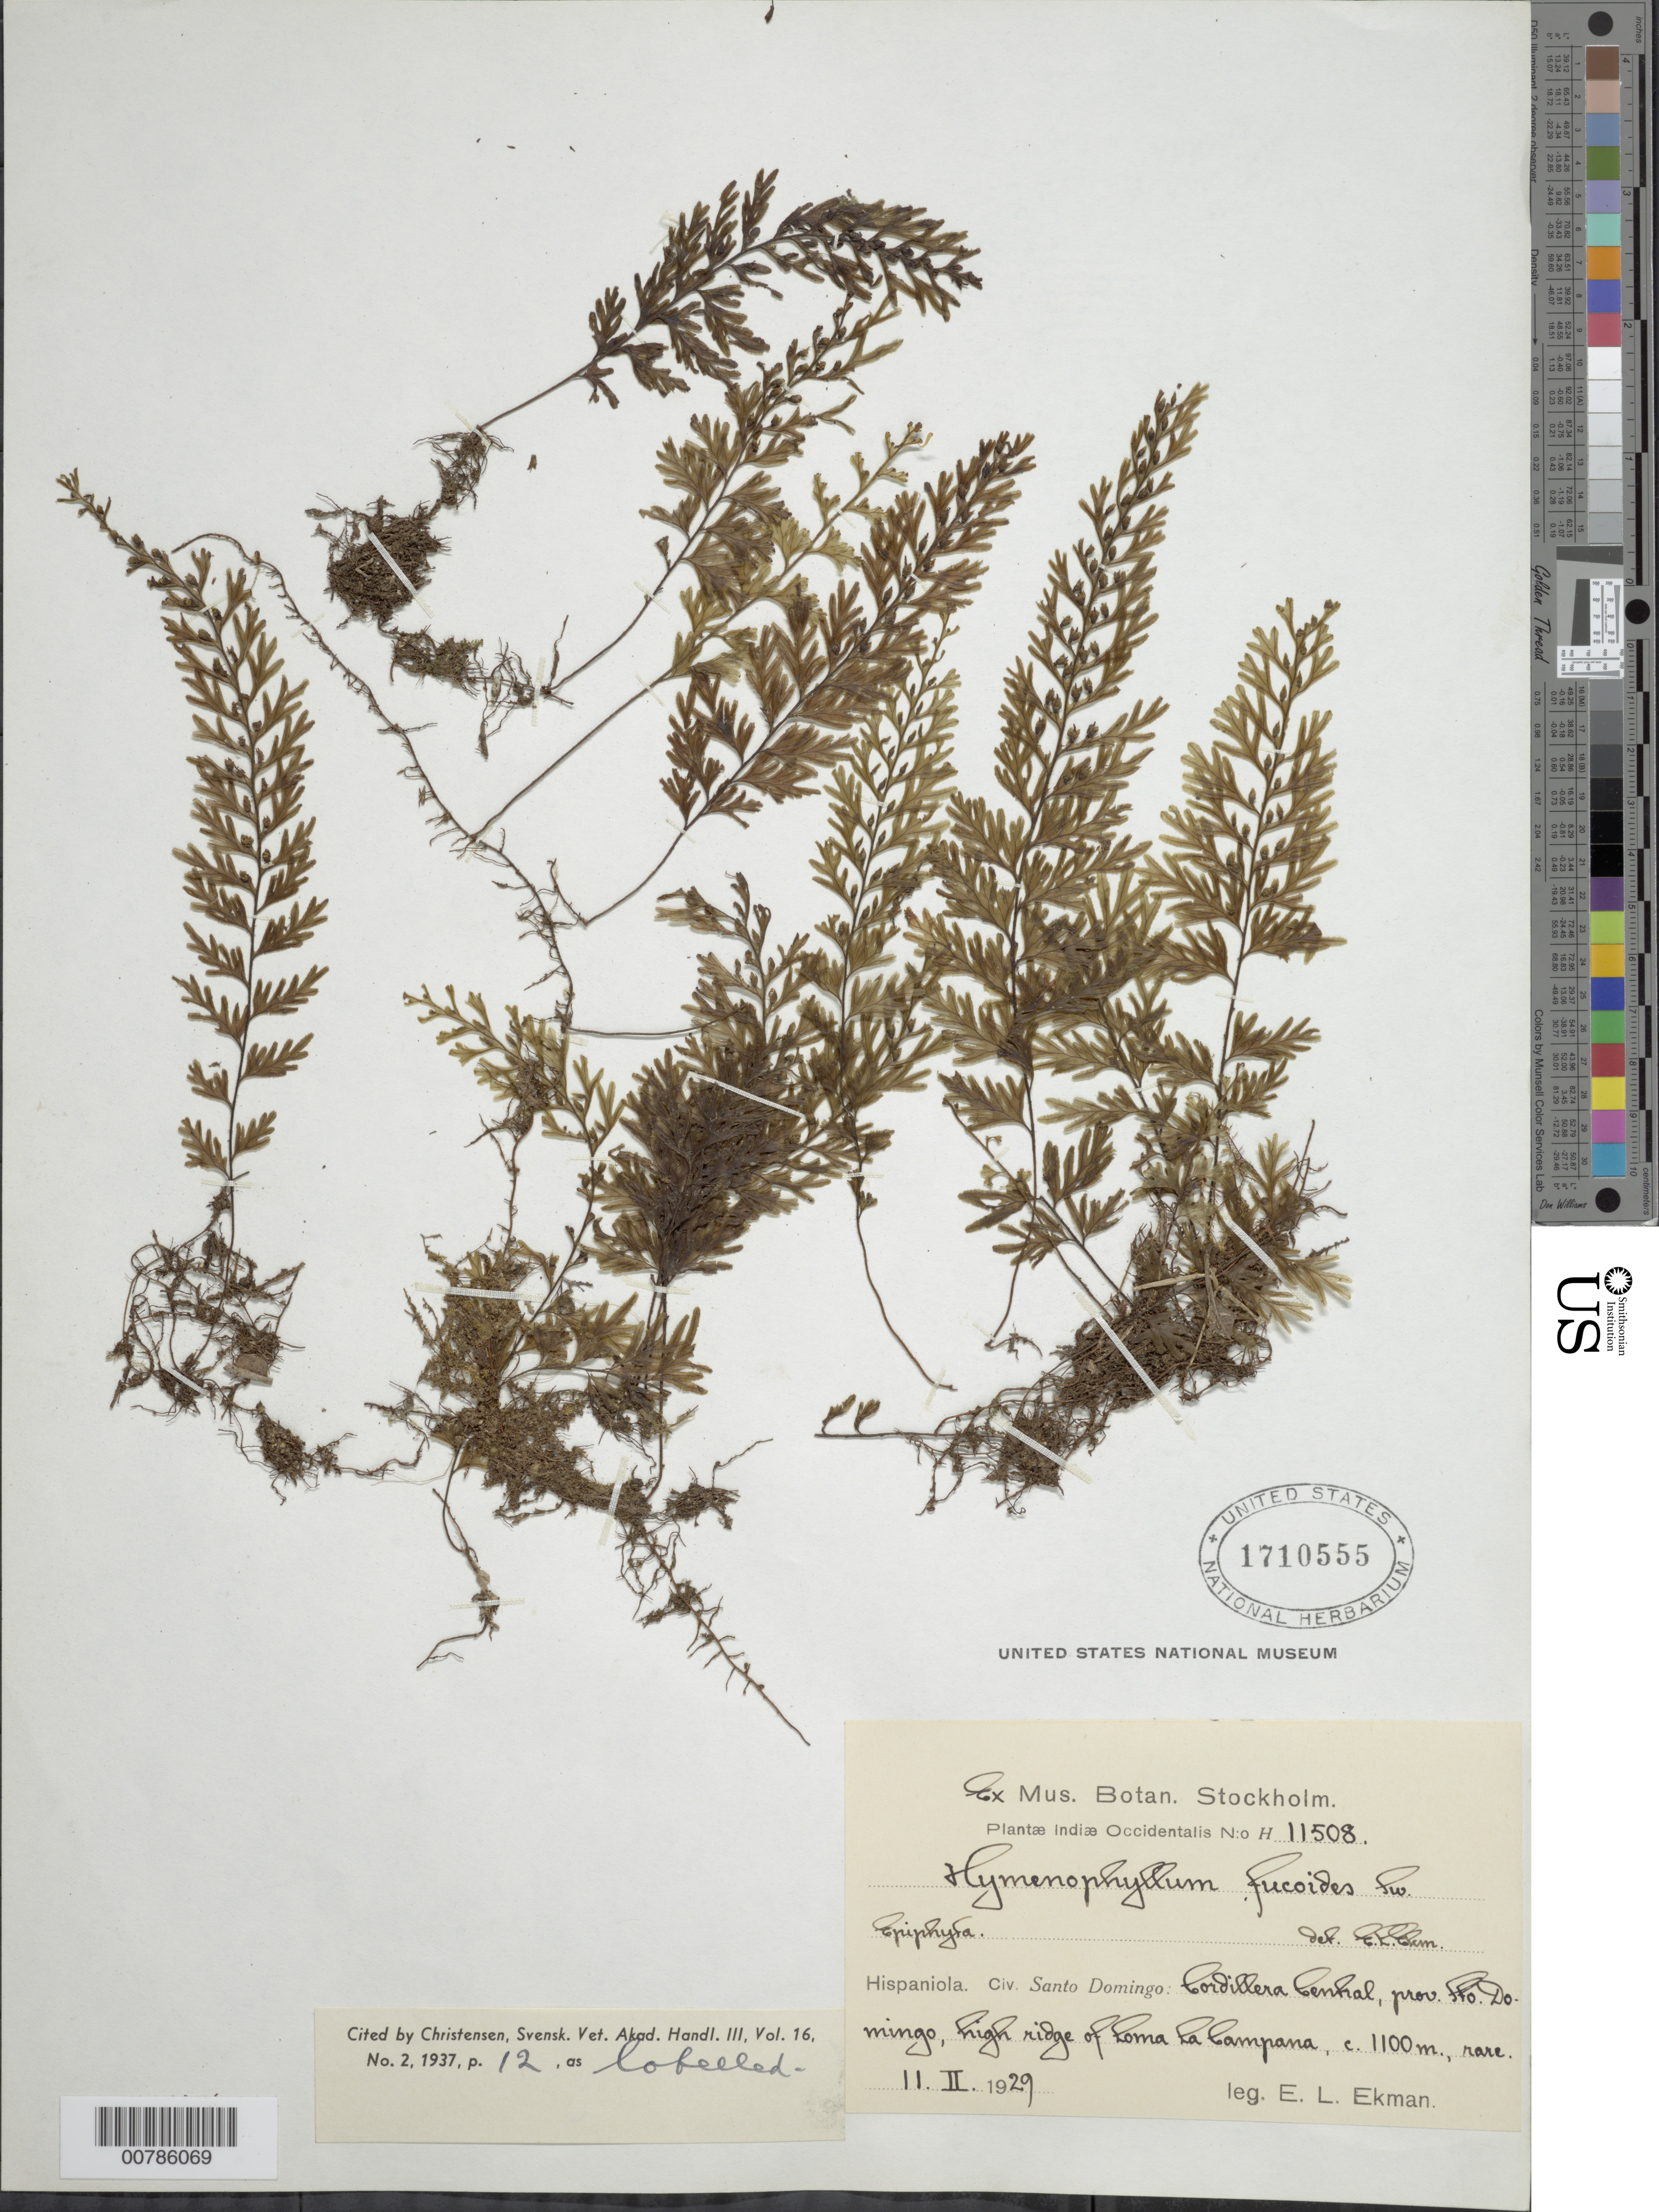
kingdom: Plantae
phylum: Tracheophyta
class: Polypodiopsida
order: Hymenophyllales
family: Hymenophyllaceae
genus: Hymenophyllum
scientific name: Hymenophyllum fucoides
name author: (Sw.) Sw.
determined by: Christensen, C. F. A.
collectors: E. L. Ekman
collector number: H 11508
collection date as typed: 11 Feb 1929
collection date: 1929-02-11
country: Dominican Republic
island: Hispaniola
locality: Cordillera Central, Loma La Campana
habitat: High ridge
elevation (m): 1100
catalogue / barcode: US 1710555